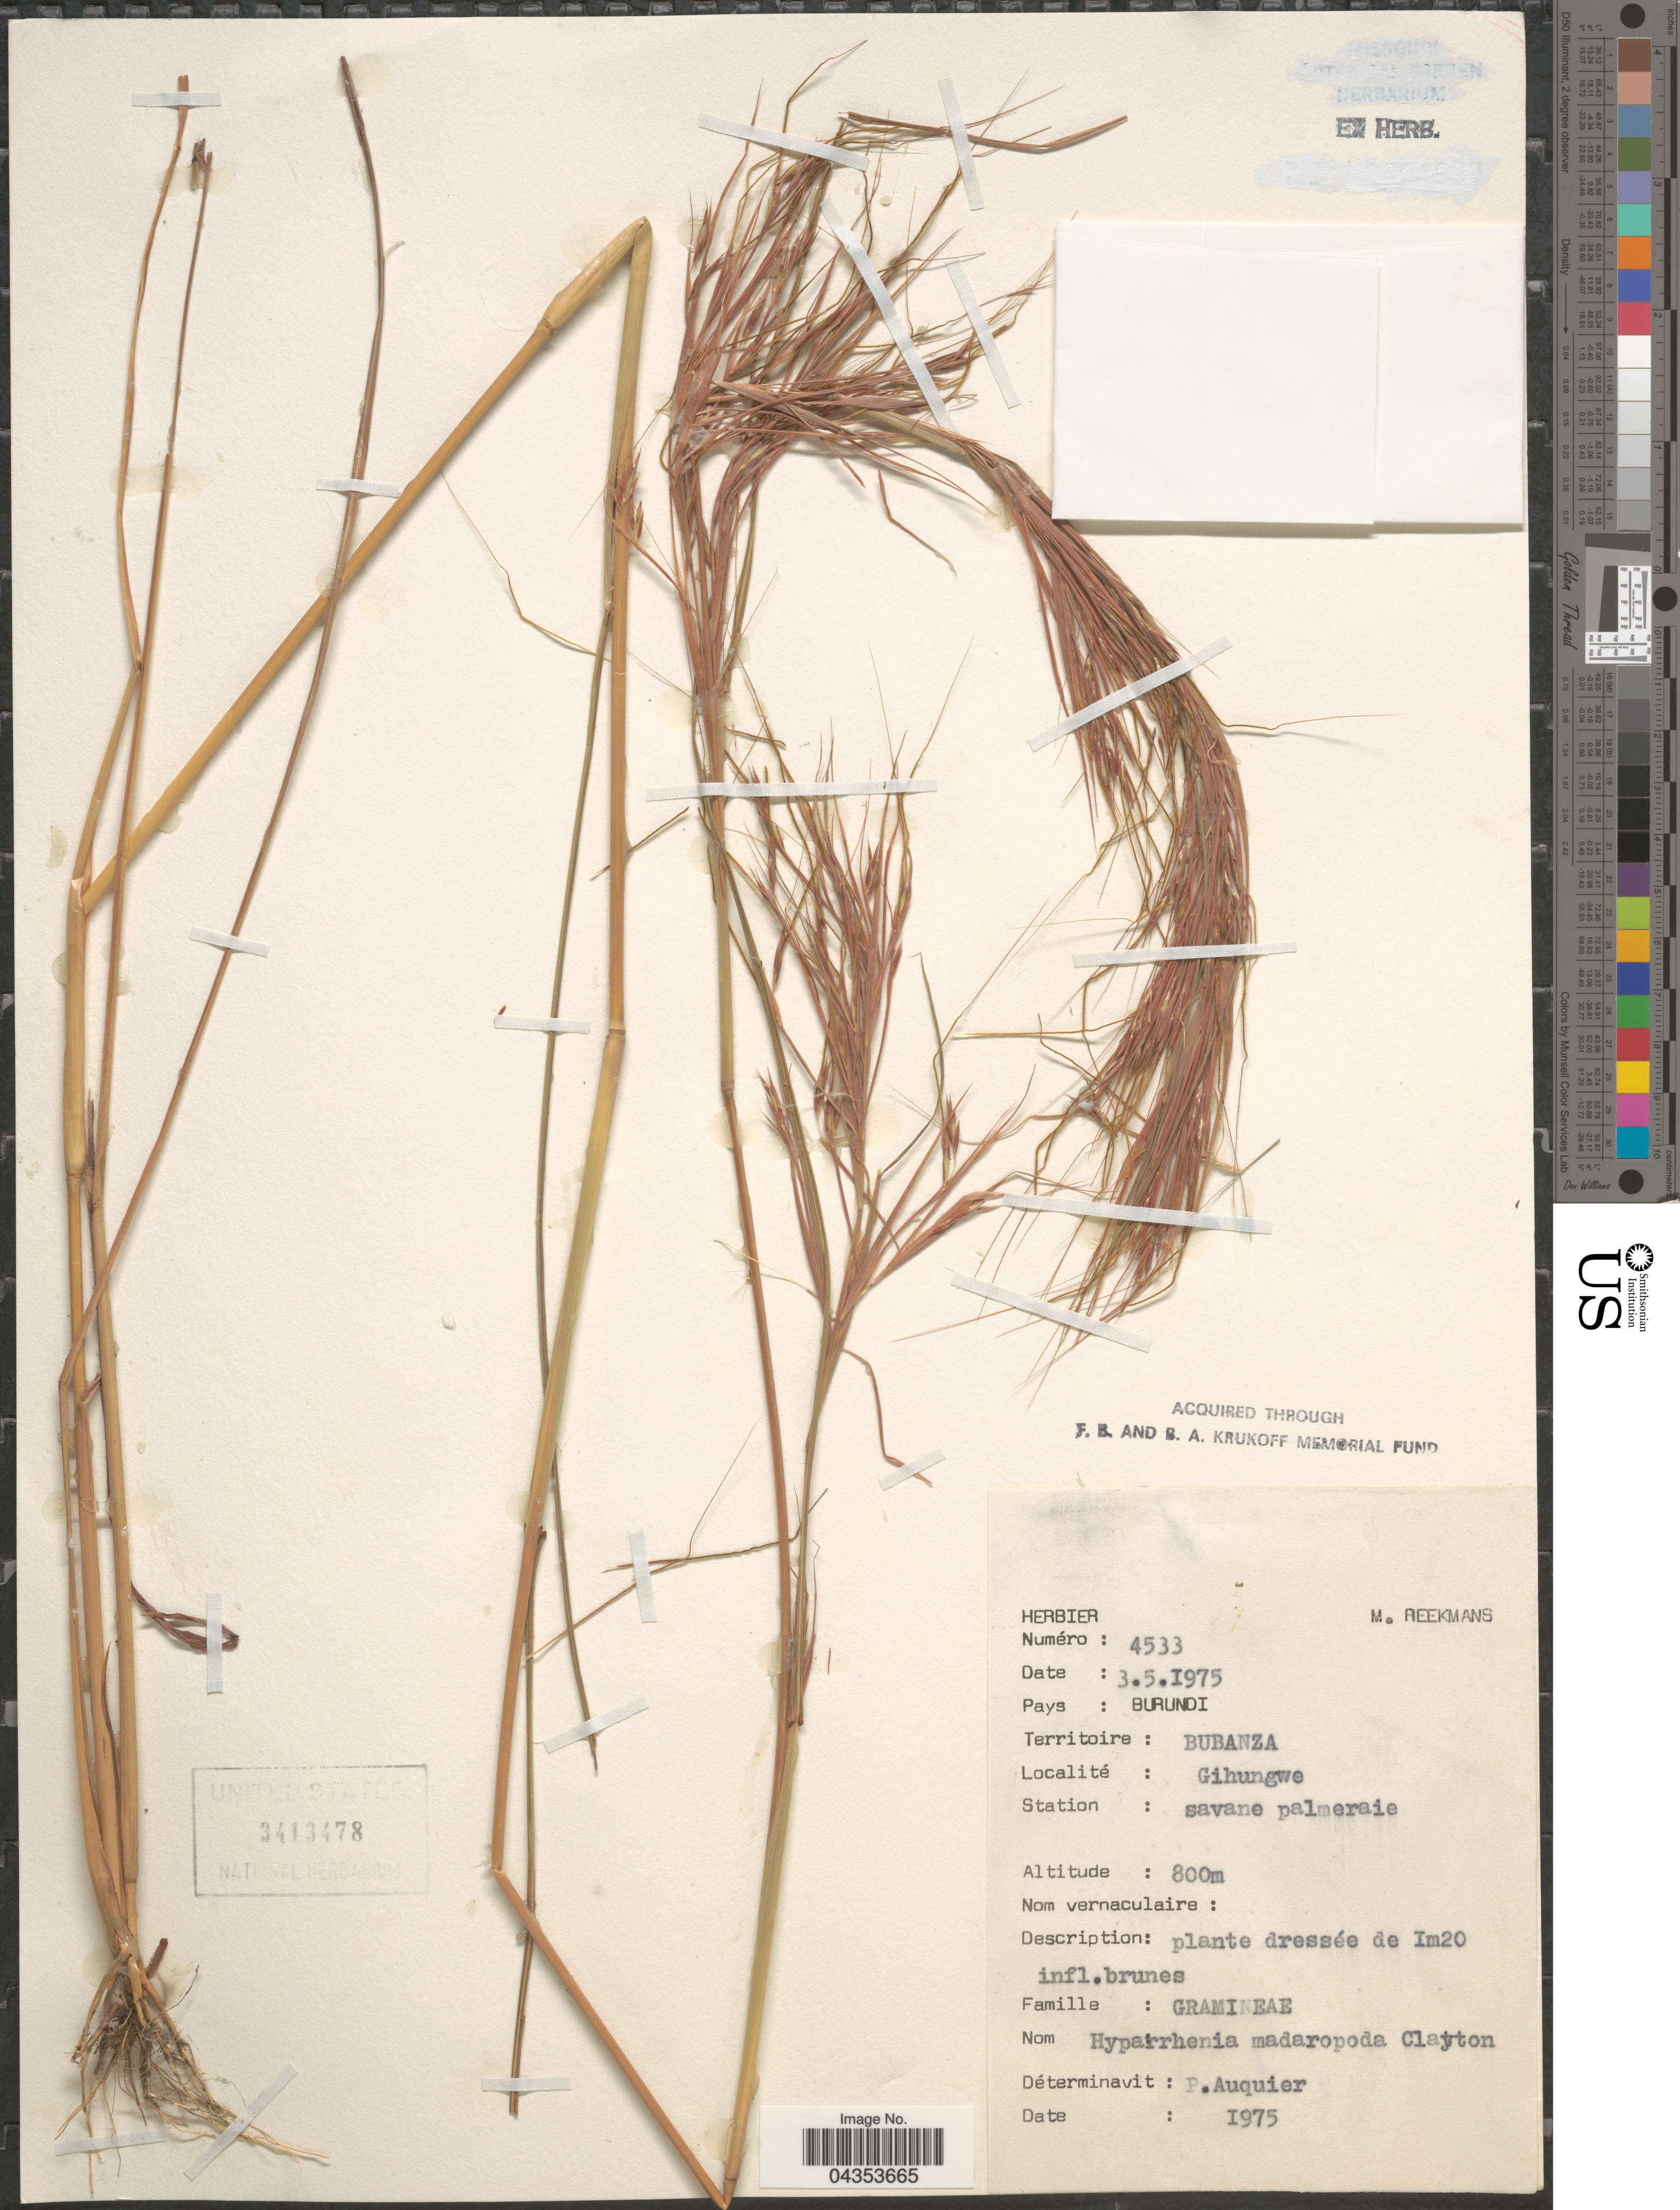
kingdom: Plantae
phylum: Tracheophyta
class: Liliopsida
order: Poales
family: Poaceae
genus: Hyparrhenia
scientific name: Hyparrhenia madaropoda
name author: Clayton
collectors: M. Reekmans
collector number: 4533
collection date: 1975-05-03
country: Burundi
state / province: Bubanza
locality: Gihungwe.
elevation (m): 800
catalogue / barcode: US 3413478